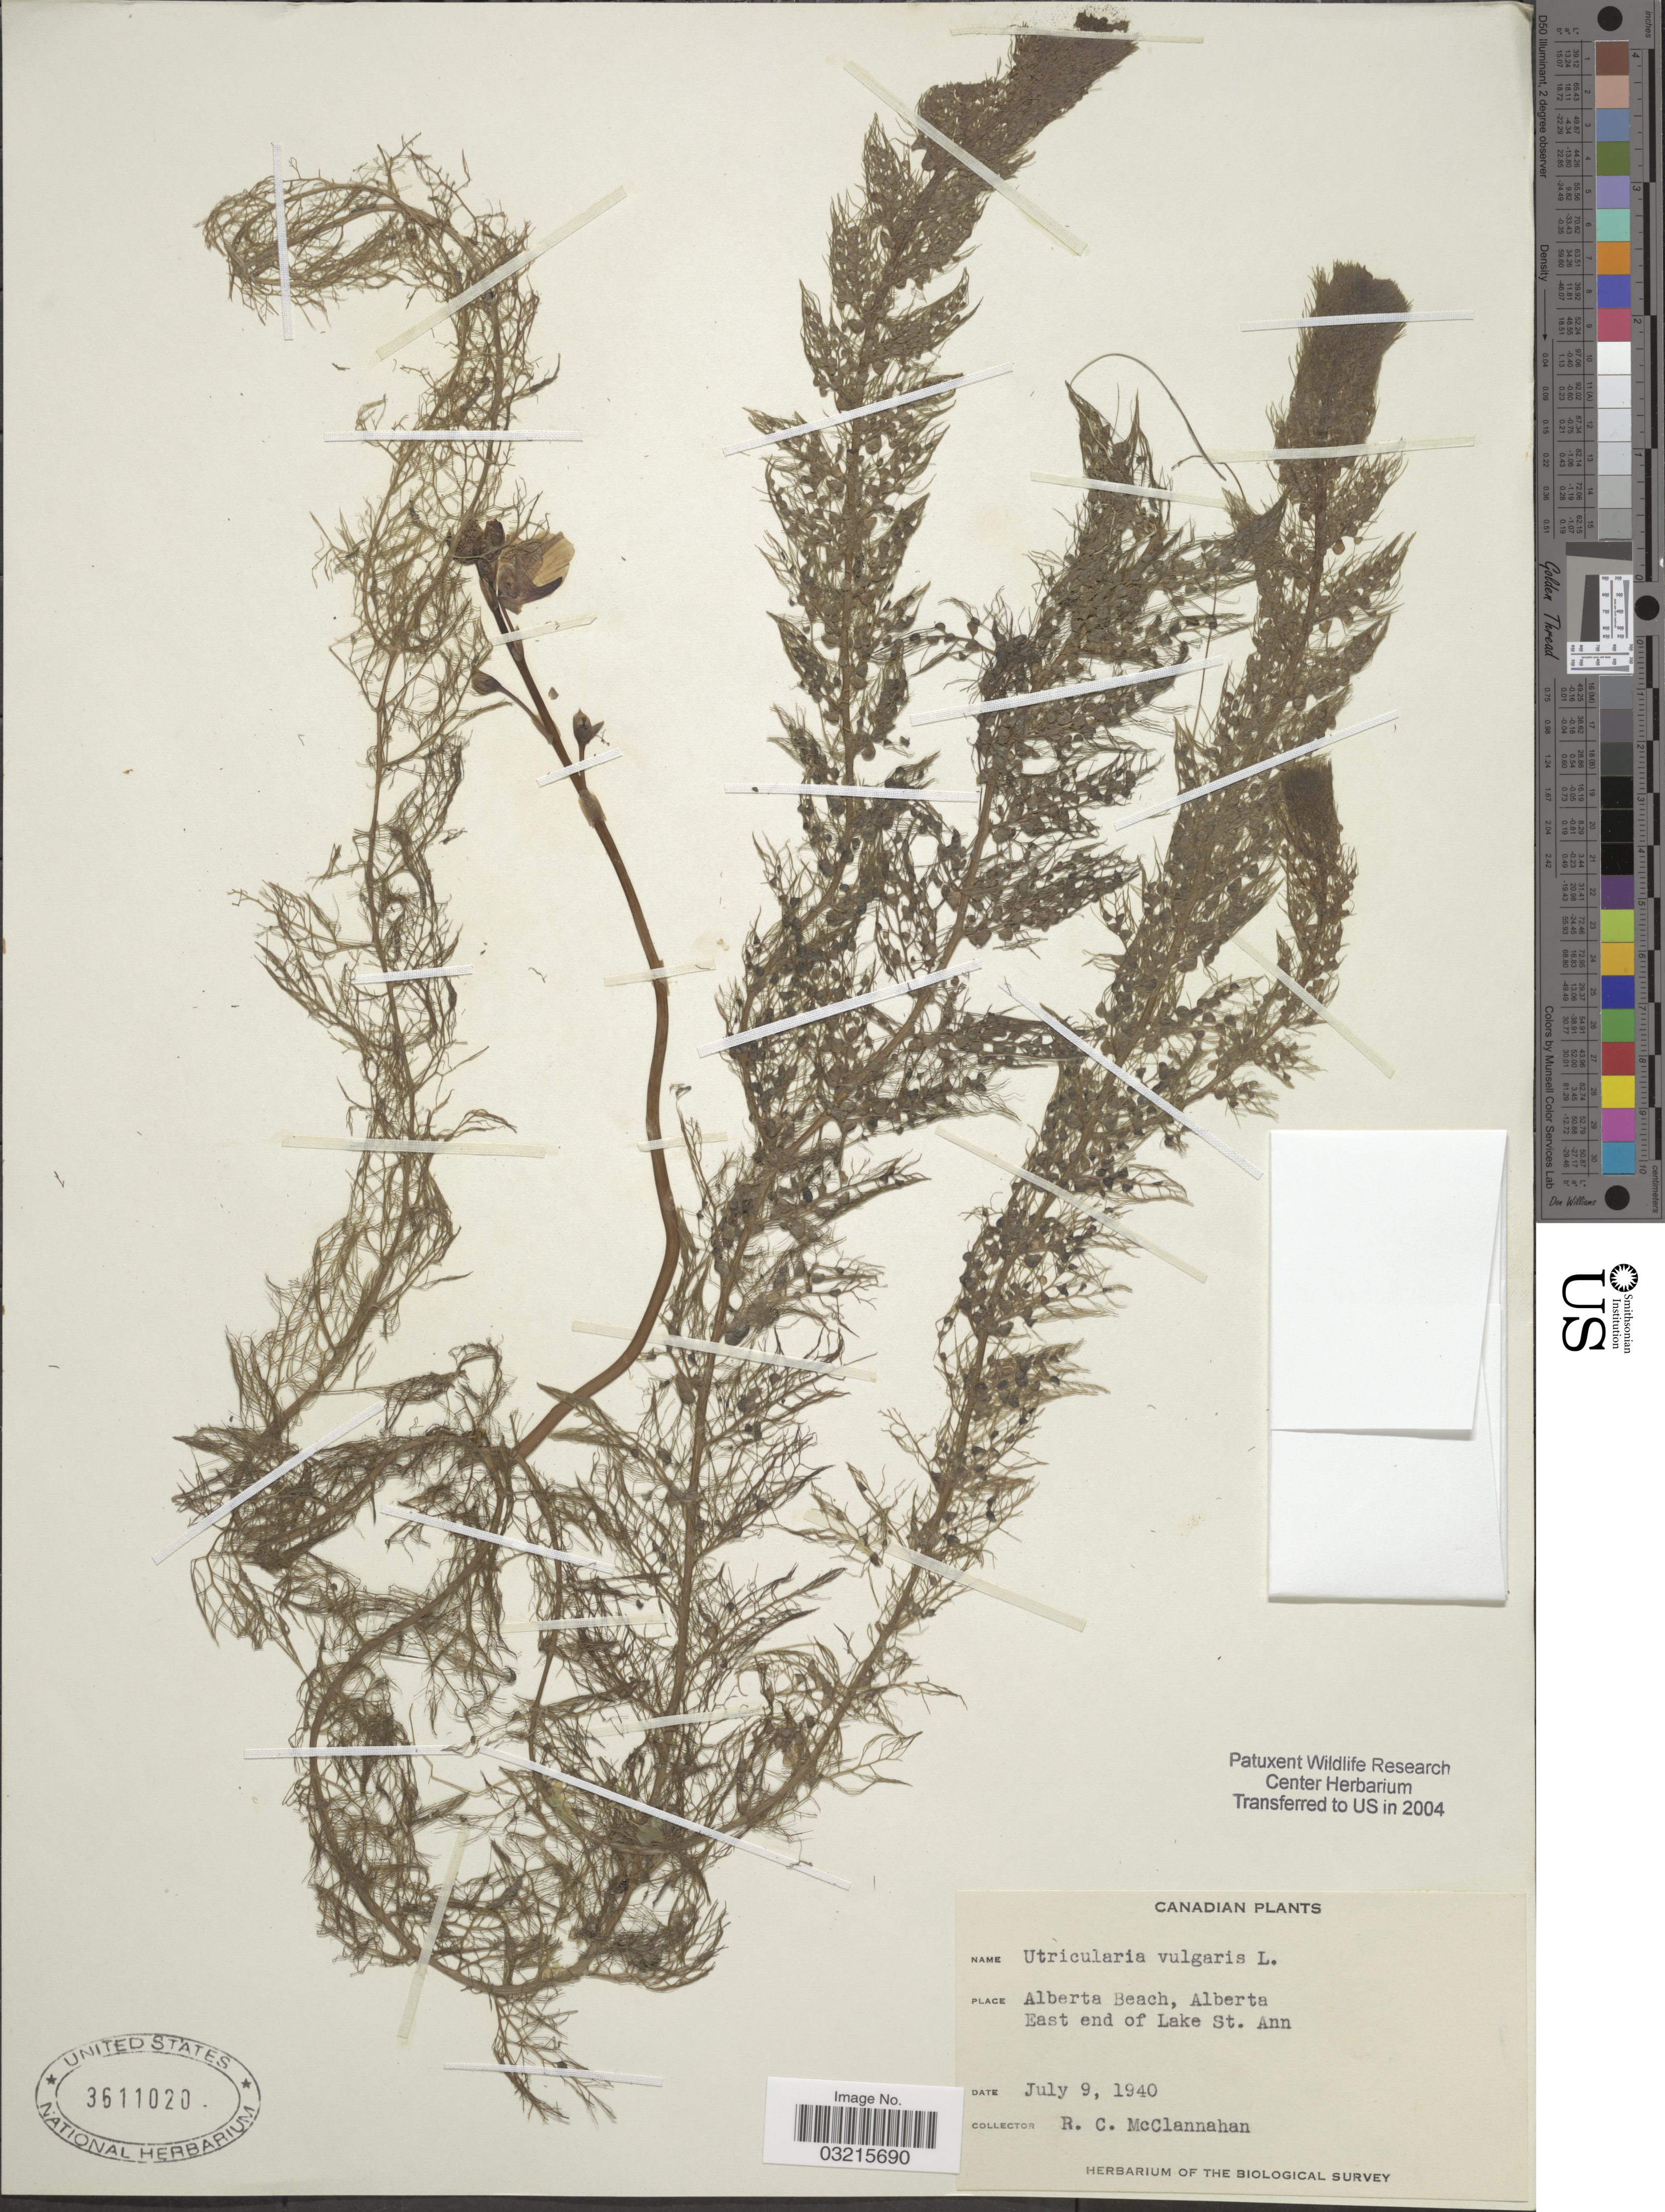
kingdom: Plantae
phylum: Tracheophyta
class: Magnoliopsida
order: Lamiales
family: Lentibulariaceae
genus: Utricularia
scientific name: Utricularia vulgaris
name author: L.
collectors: R. McClannahan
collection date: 1940-07-09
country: Canada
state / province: Alberta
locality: Alberta Beach, Alberta East end of Lake St. Ann.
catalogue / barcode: US 3611020